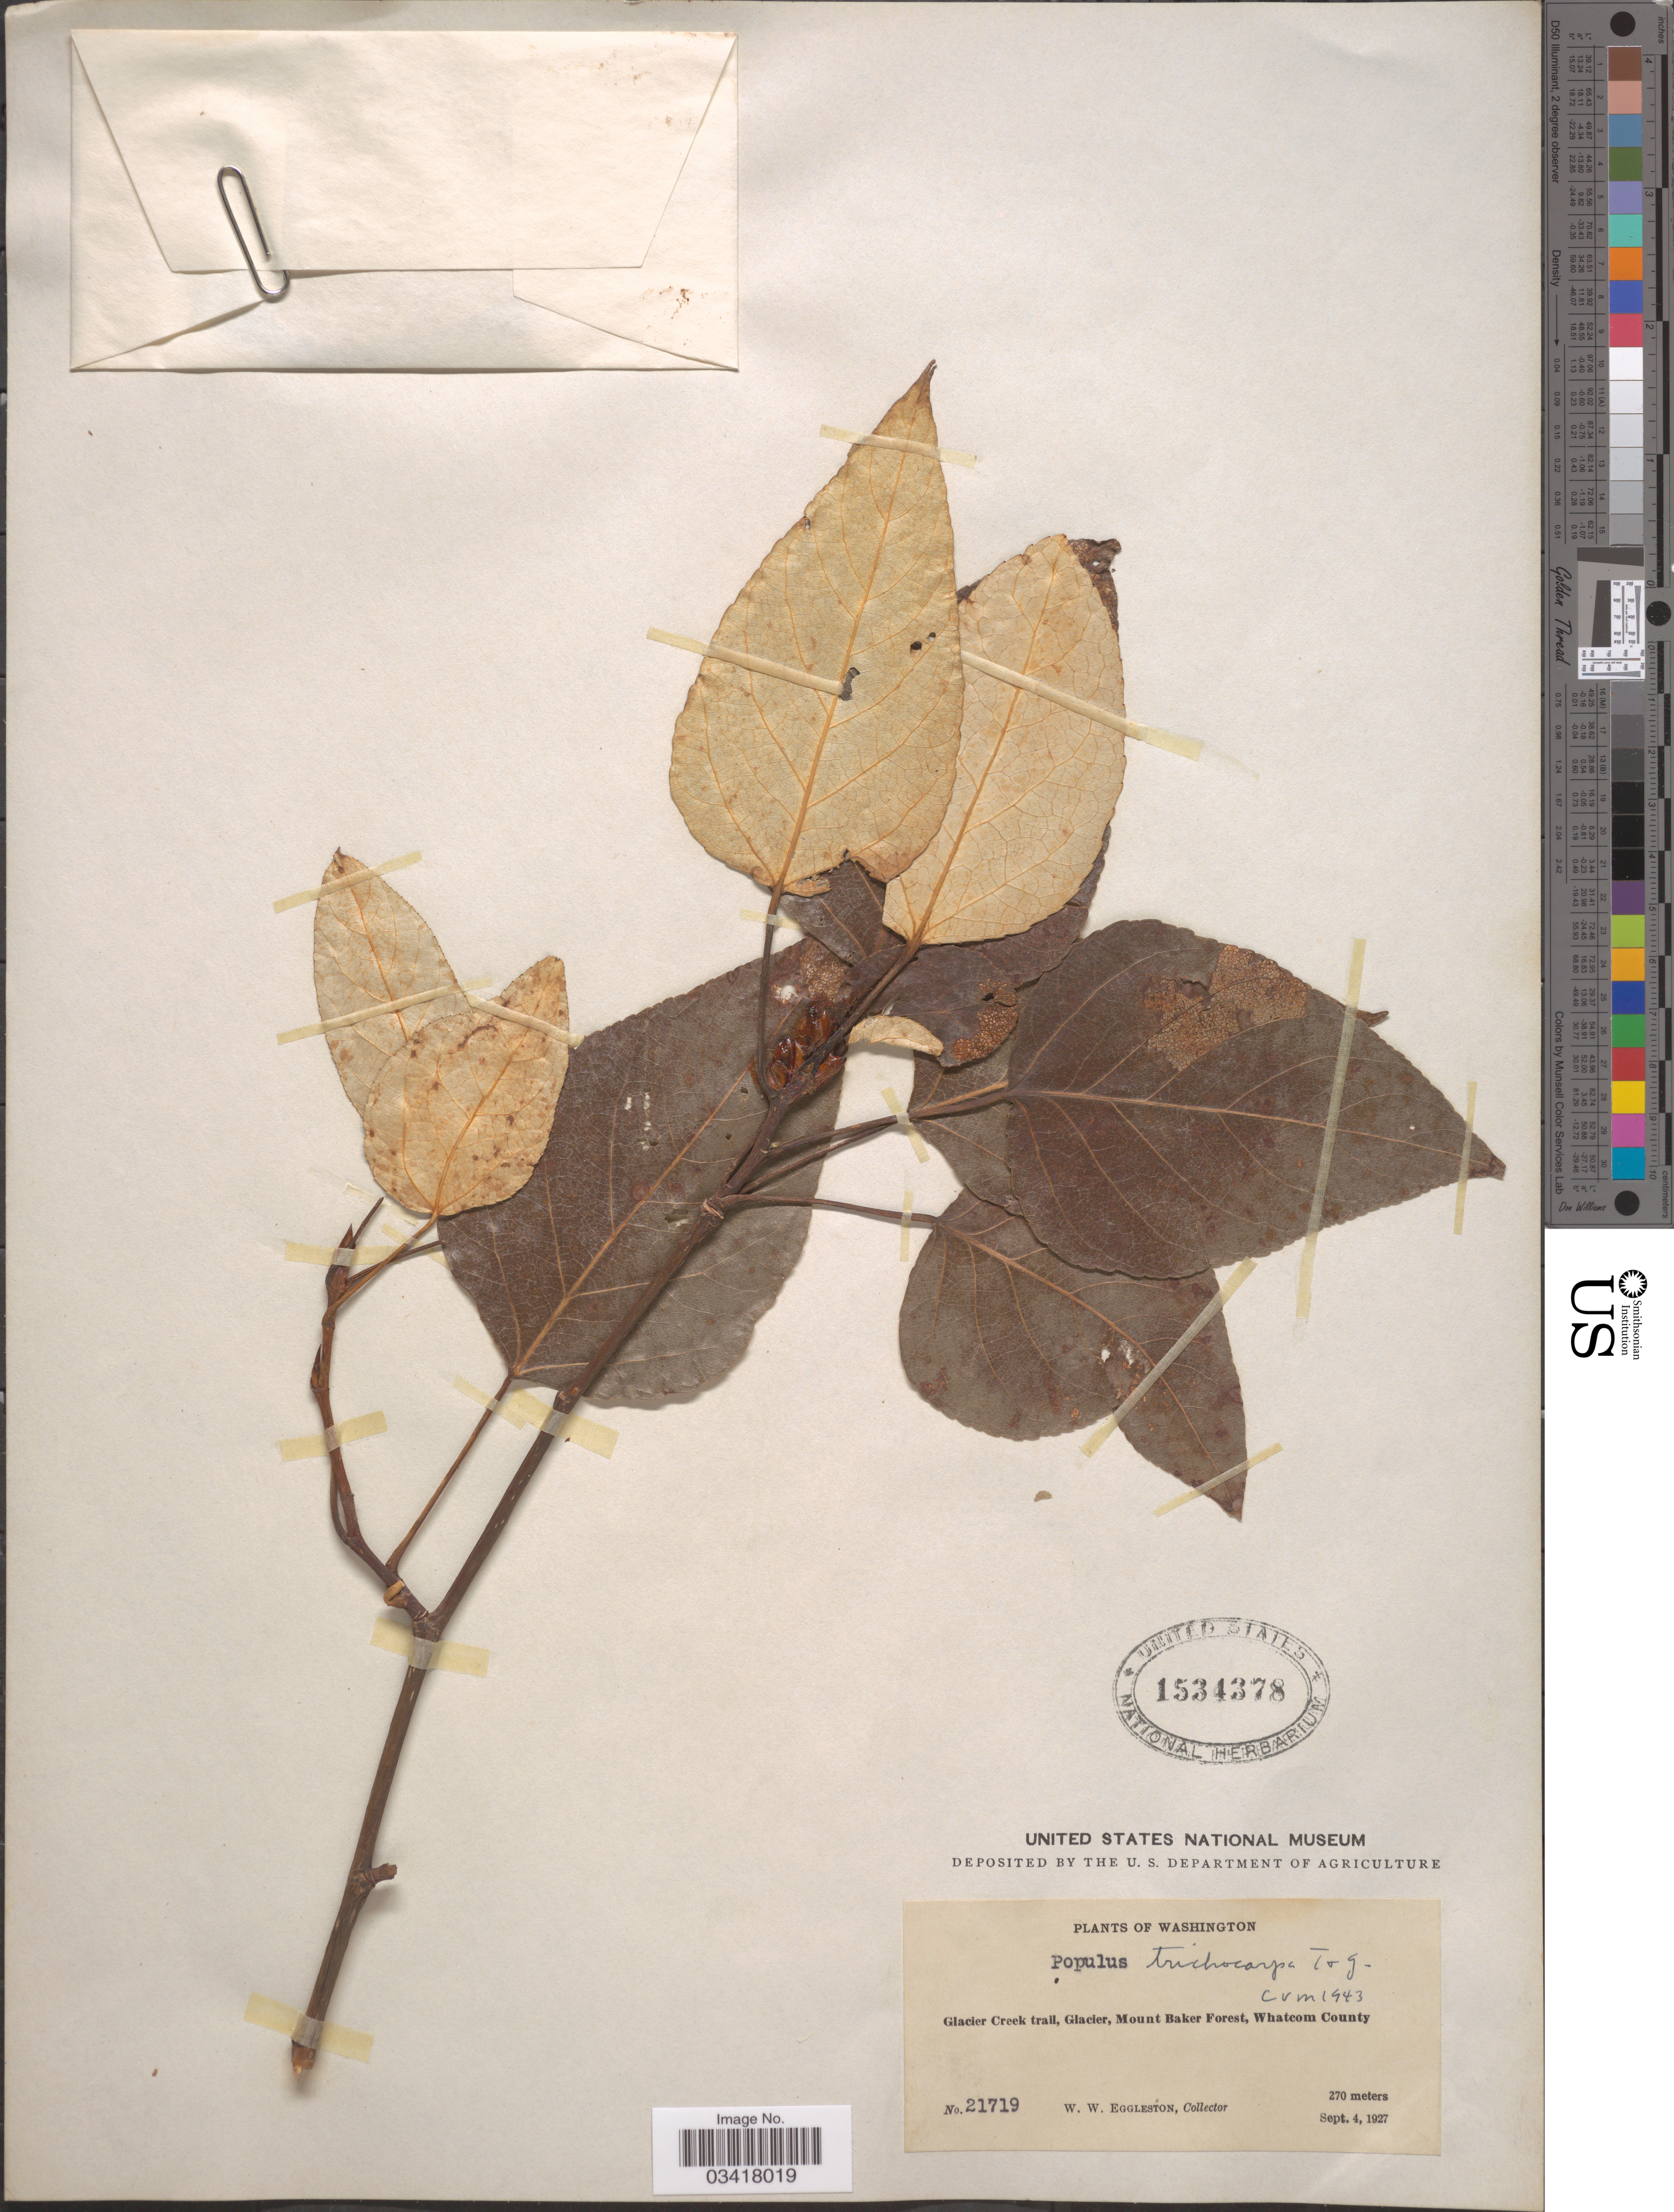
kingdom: Plantae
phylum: Tracheophyta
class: Magnoliopsida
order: Malpighiales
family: Salicaceae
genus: Populus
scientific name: Populus trichocarpa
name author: Torr. & A. Gray ex W. Hook.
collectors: W. W. Eggleston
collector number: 21719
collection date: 1927-09-04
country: United States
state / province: Washington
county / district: Whatcom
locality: Glacier Creek trail, Mount Baker Forest, Whatcom County.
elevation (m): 270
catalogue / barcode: US 1534378